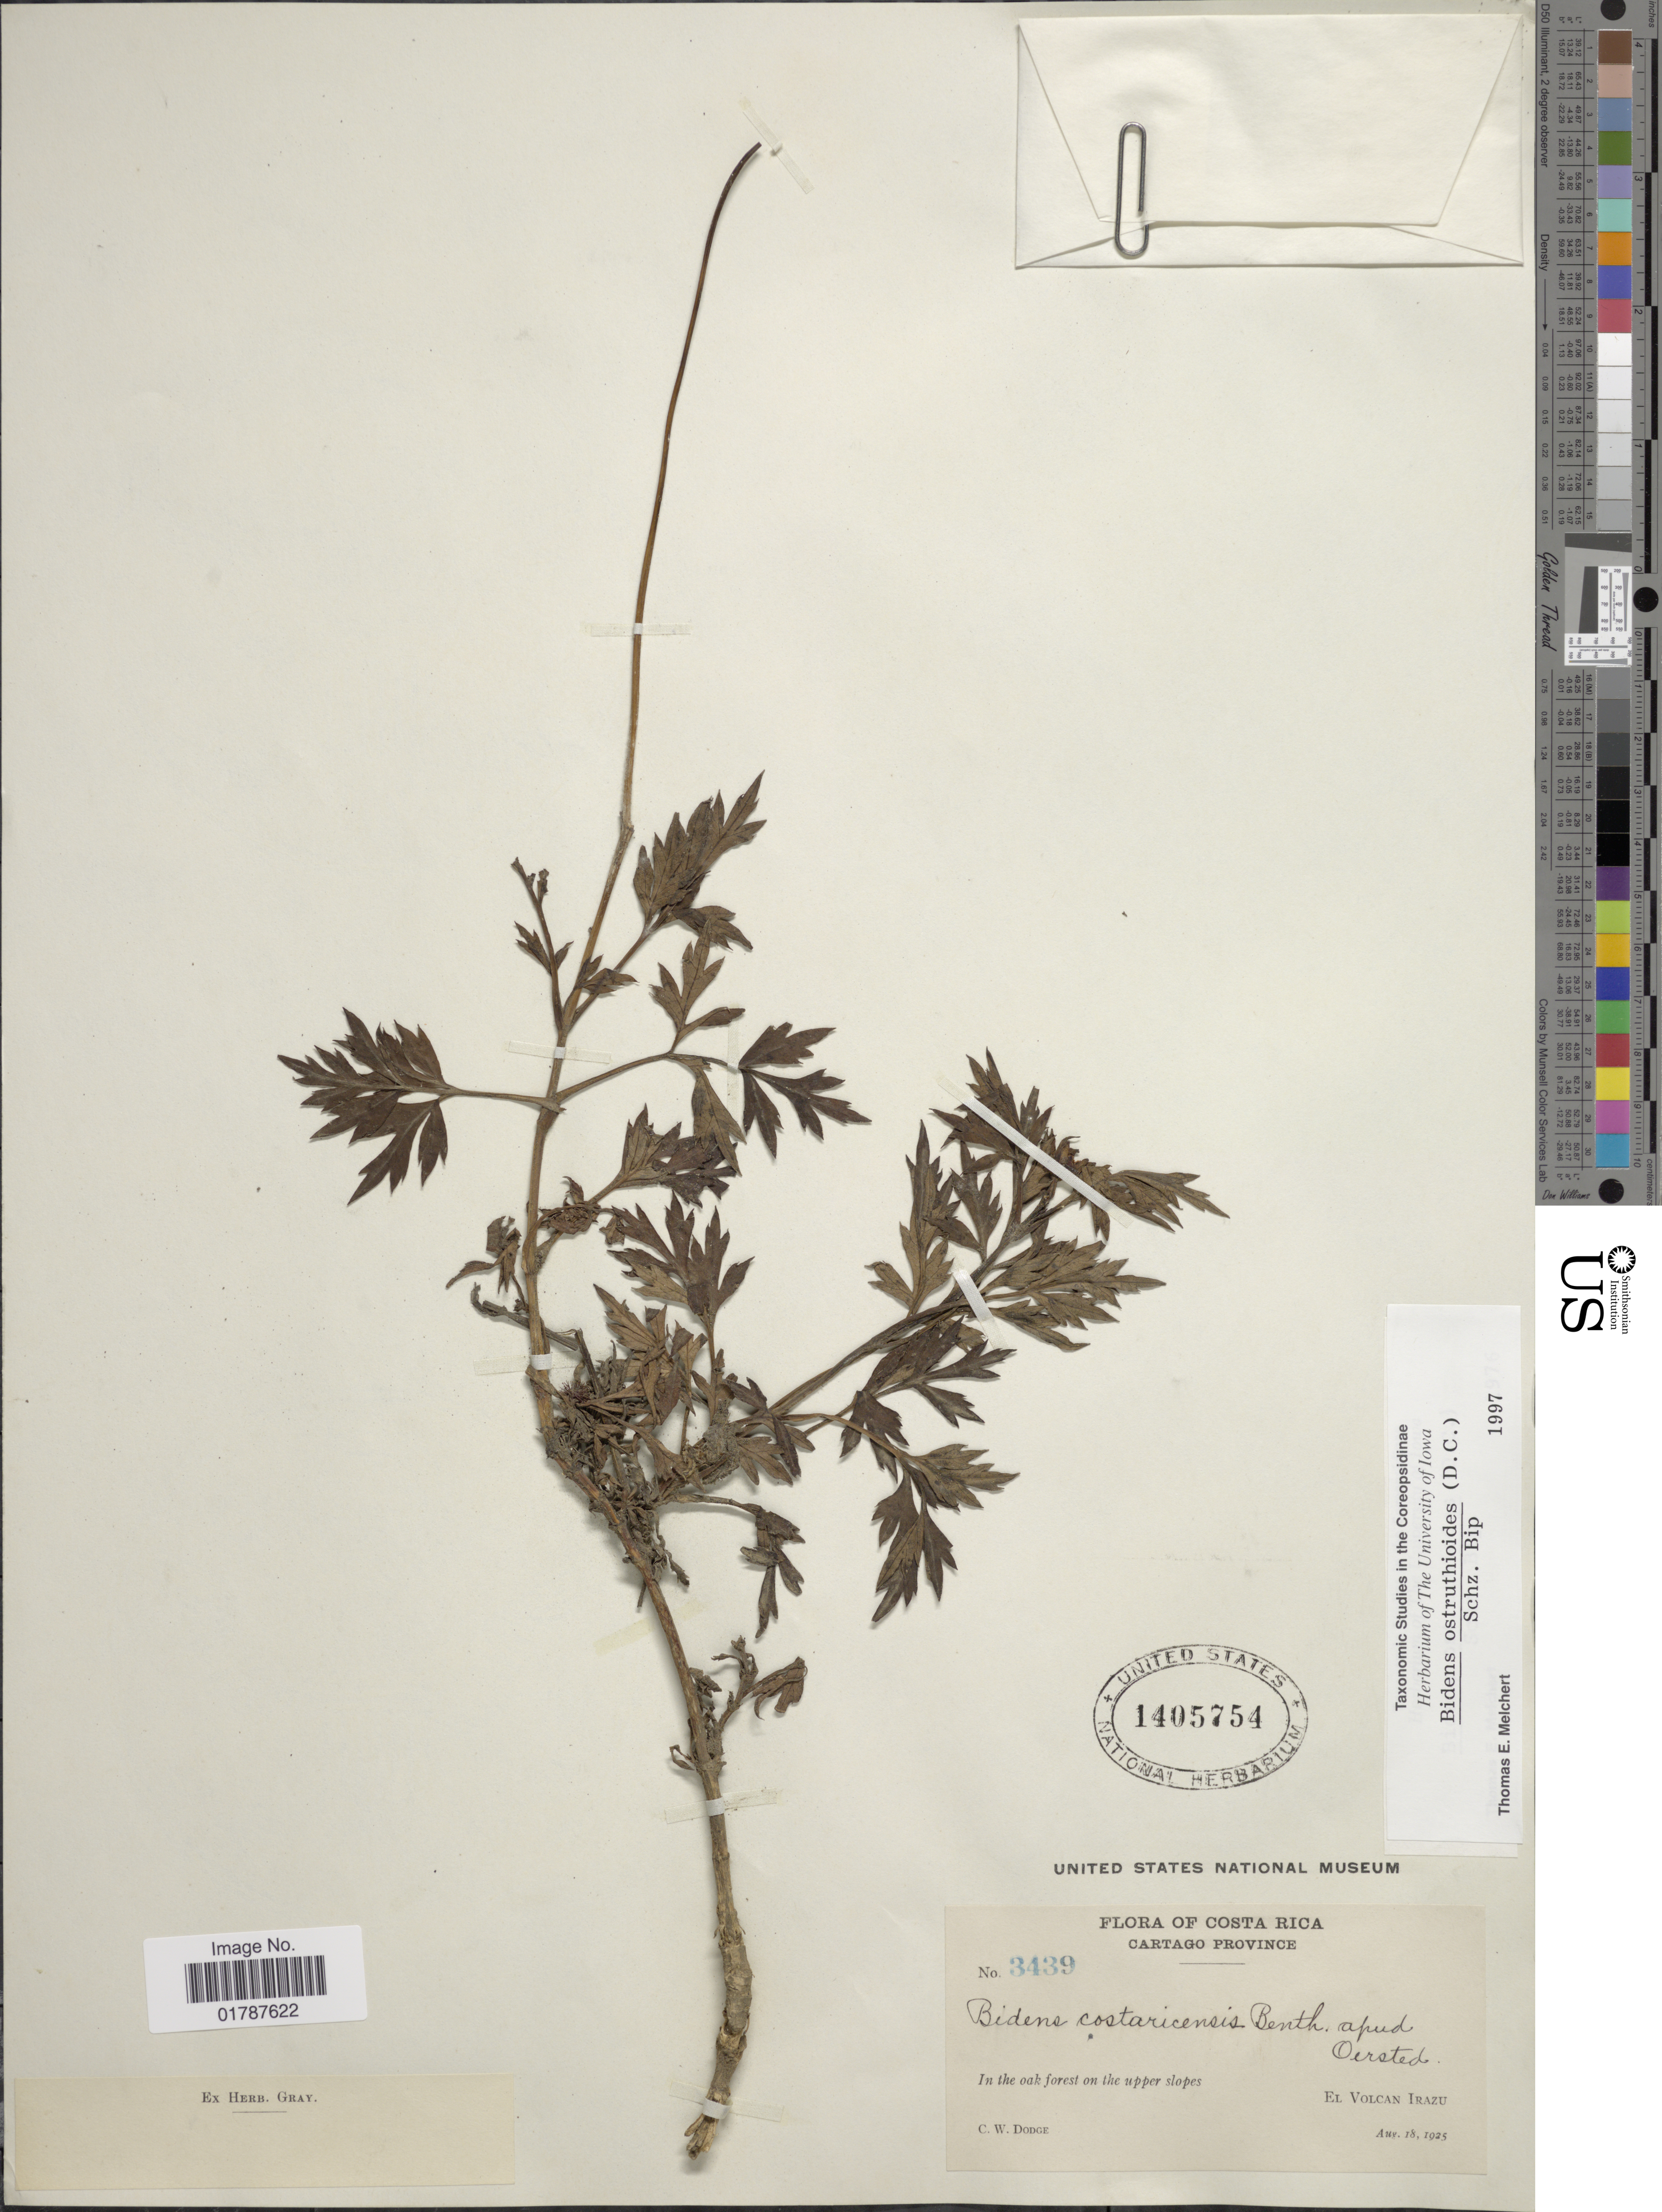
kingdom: Plantae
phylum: Tracheophyta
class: Magnoliopsida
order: Asterales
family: Asteraceae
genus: Bidens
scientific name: Bidens ostruthioides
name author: (DC.) Sch. Bip.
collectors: C. Dodge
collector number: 3439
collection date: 1925-08-18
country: Costa Rica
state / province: Cartago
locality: Cartago Province, In the oak forest on the upper slopes, El Volcan Irazu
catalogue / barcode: US 1405754